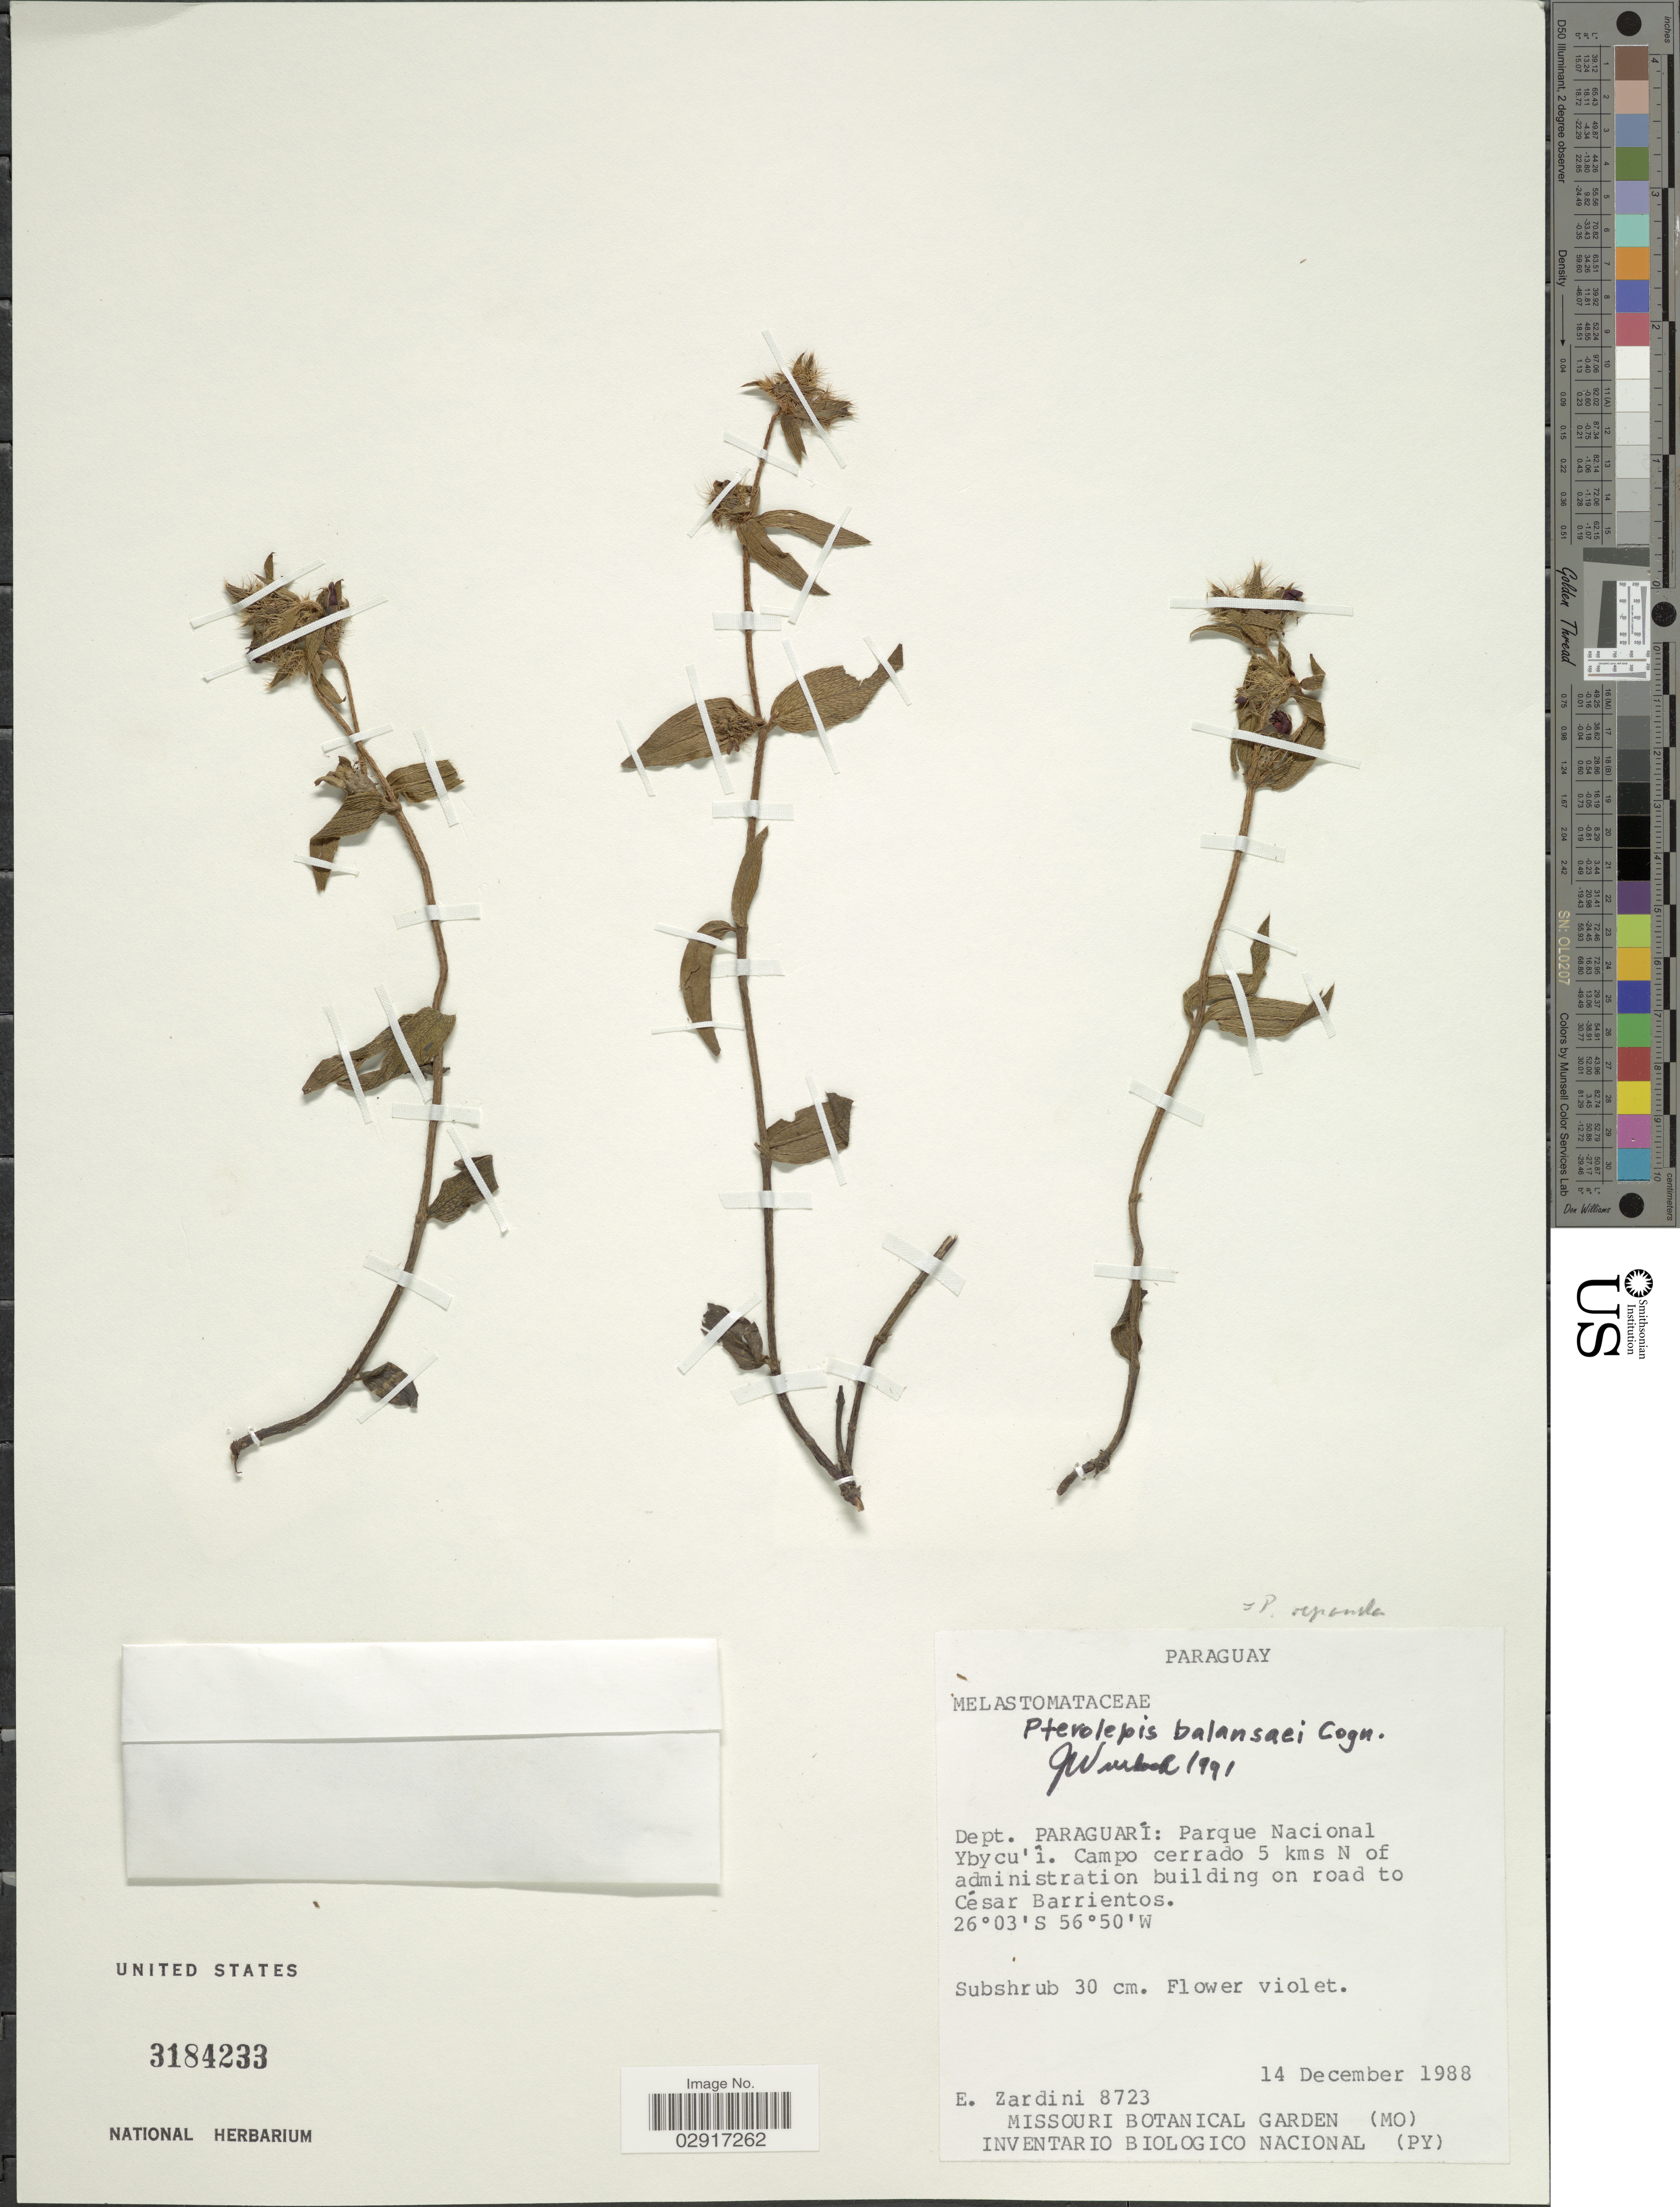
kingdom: Plantae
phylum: Tracheophyta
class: Magnoliopsida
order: Myrtales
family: Melastomataceae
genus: Pterolepis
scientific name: Pterolepis repanda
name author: (DC.) Triana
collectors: E. Zardini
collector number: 8723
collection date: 1988-12-14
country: Paraguay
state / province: Paraguari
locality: Dept. Paraguarí: Parque Nacional Ybycu'í. Campo cerrado 5 kms N of administration building on road to César Barrientos.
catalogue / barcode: US 3184233